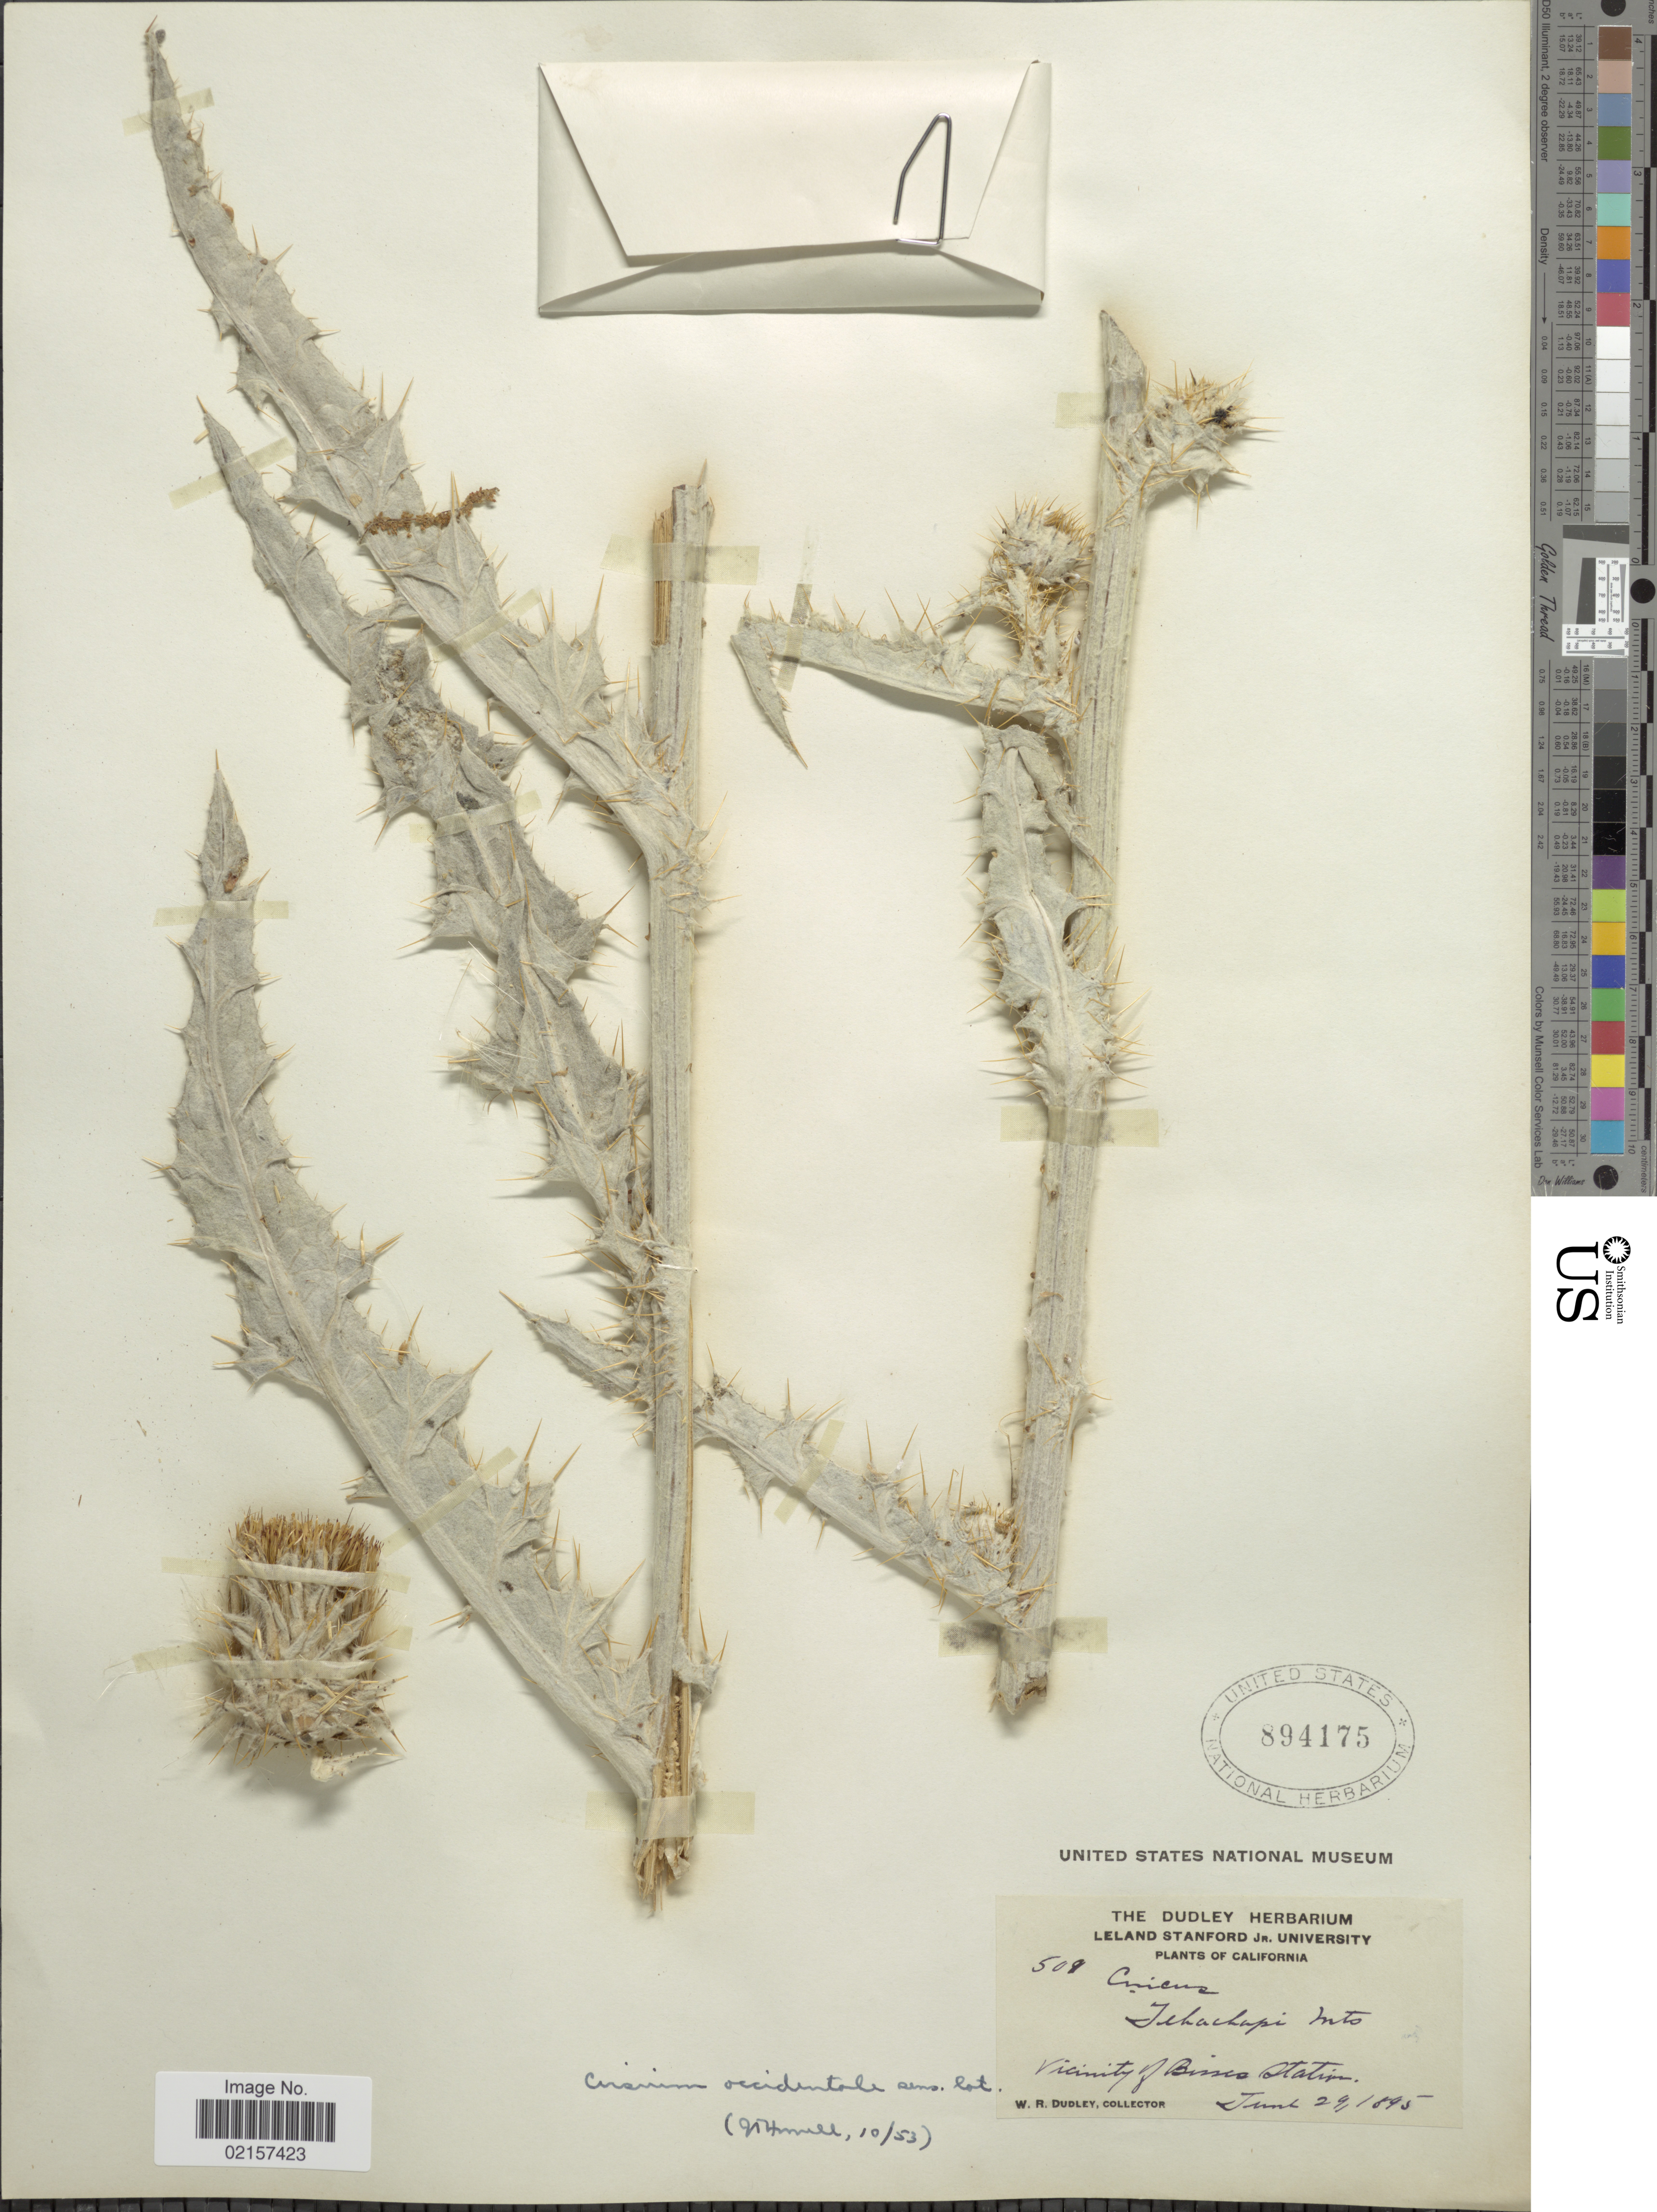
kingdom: Plantae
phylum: Tracheophyta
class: Magnoliopsida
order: Asterales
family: Asteraceae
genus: Cirsium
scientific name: Cirsium occidentale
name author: (Nutt.) Jeps.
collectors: W. Dudley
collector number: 509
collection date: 1895-06-29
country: United States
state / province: California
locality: Vicinity of Bisses Station, Tehachapi Mts.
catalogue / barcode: US 894175